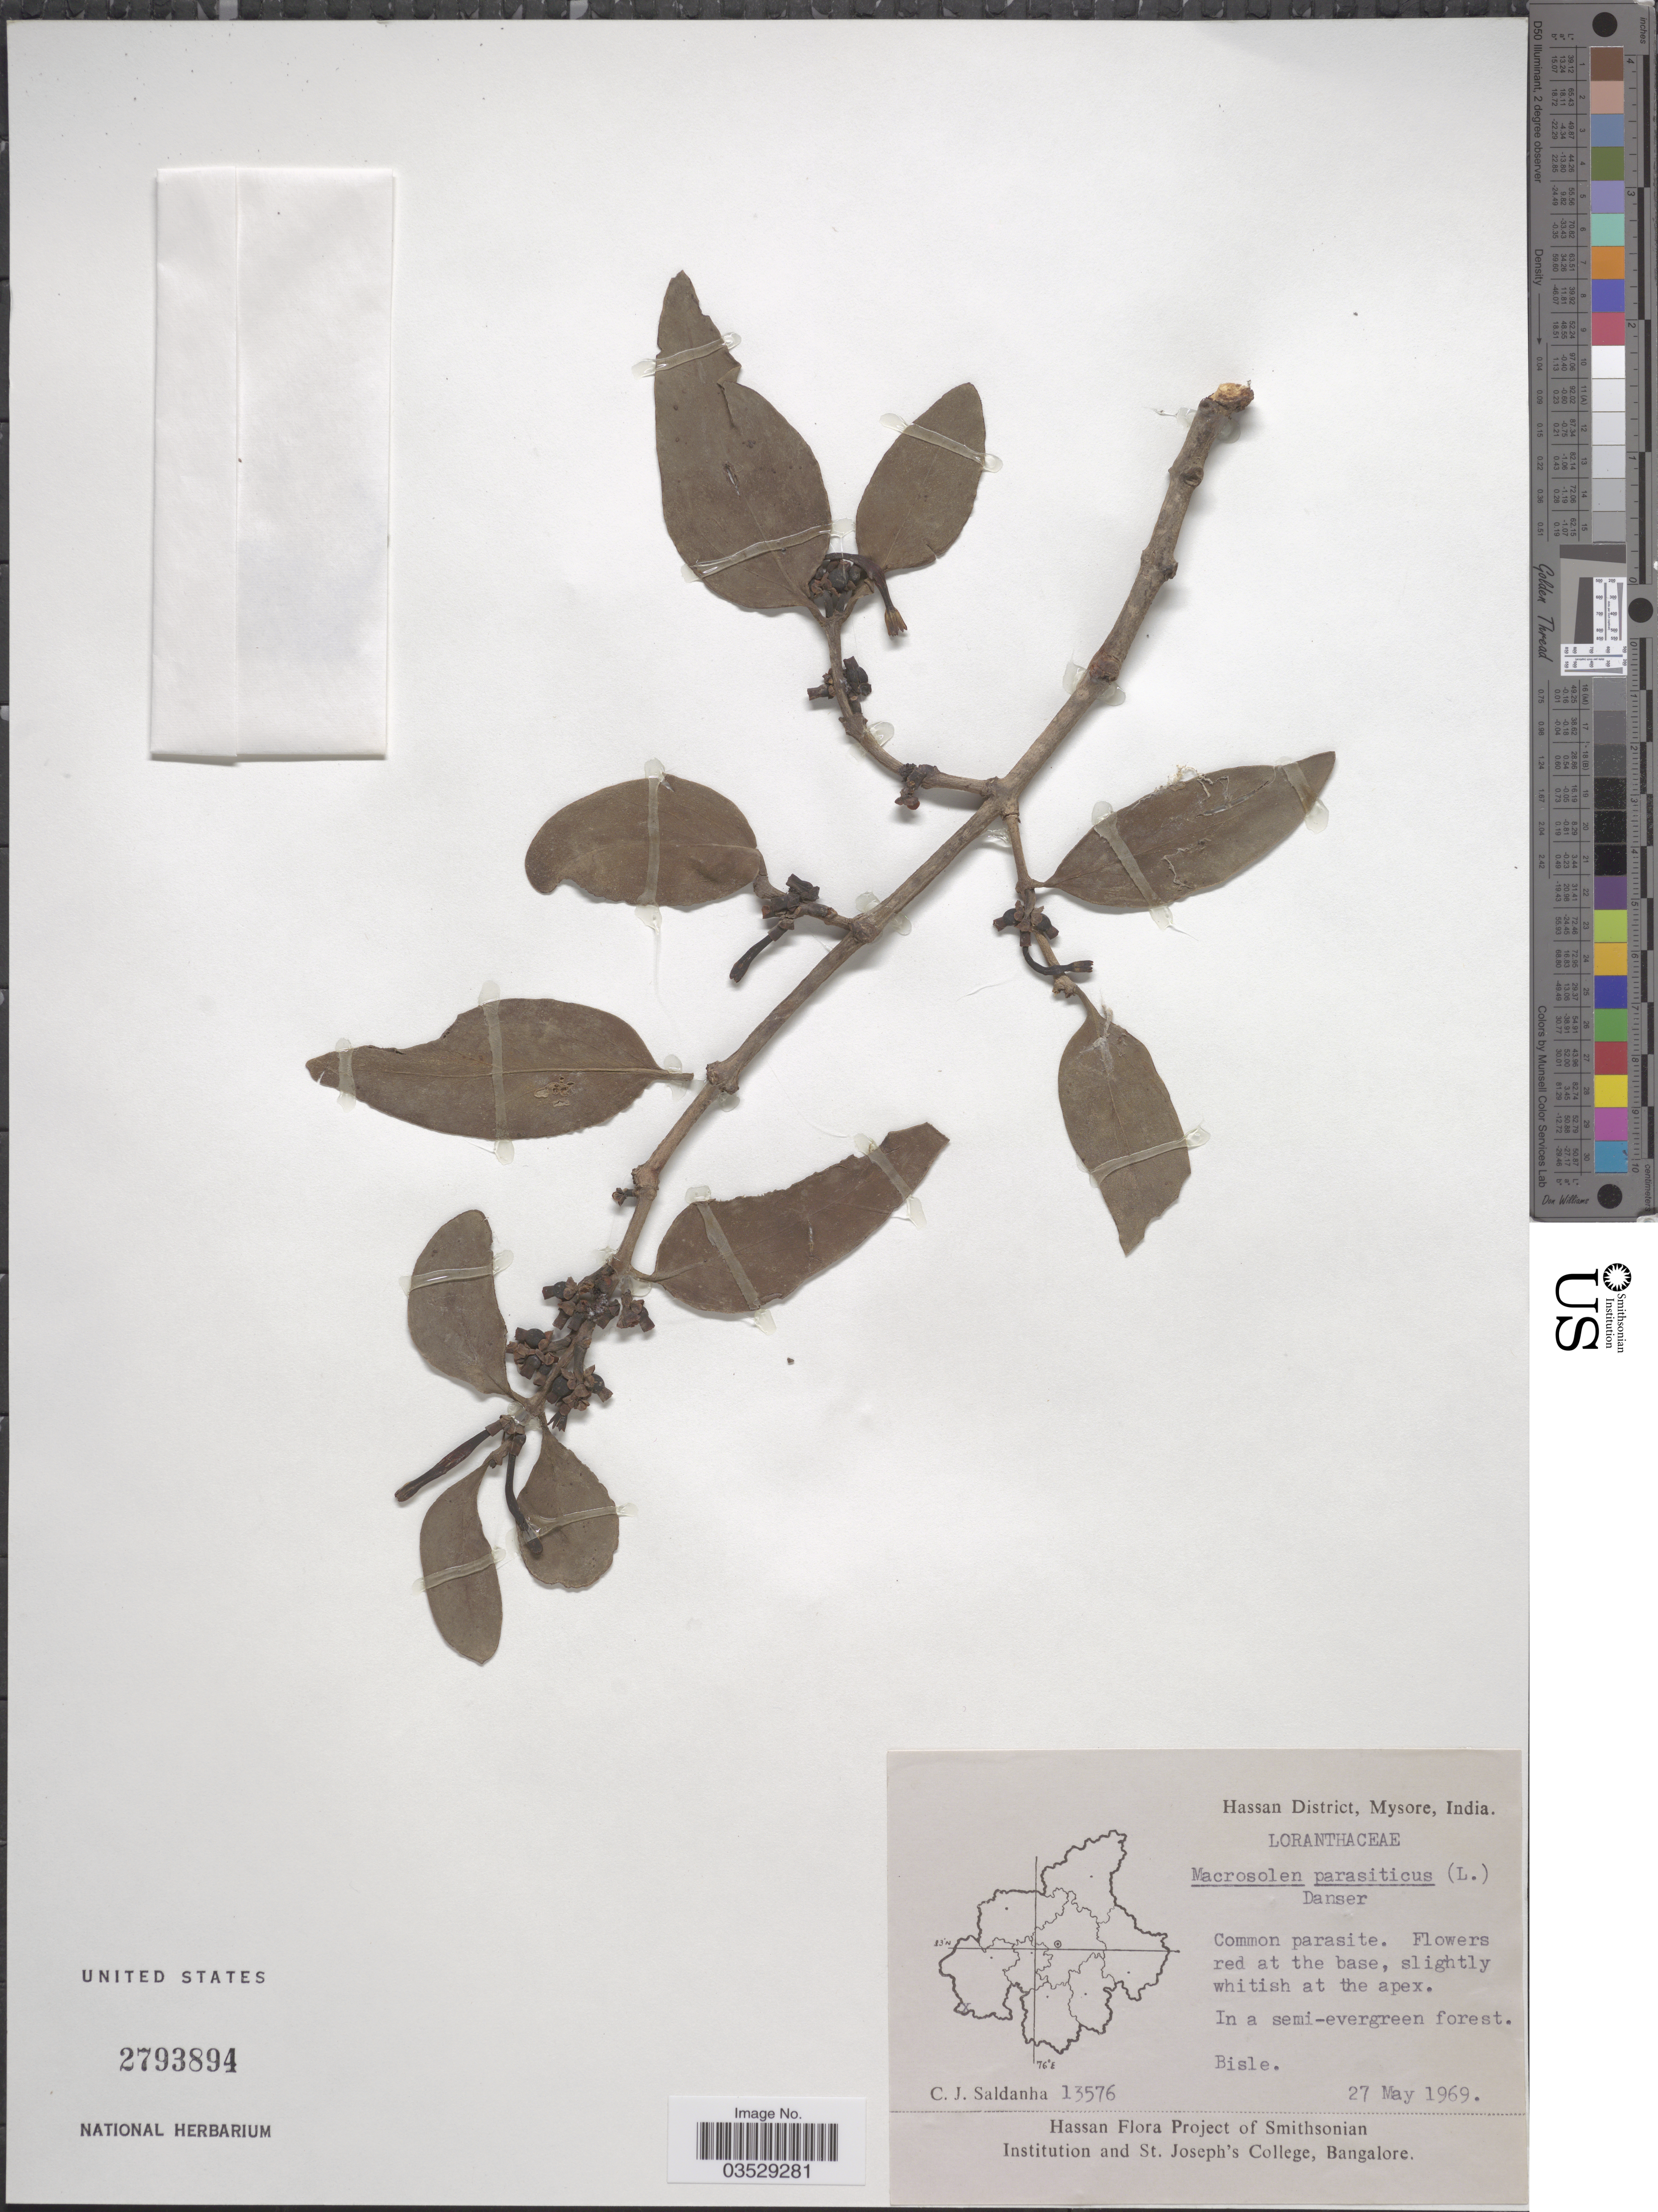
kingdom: Plantae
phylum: Tracheophyta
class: Magnoliopsida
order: Santalales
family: Loranthaceae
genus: Macrosolen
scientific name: Macrosolen parasiticus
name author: (L.) Danser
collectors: C. J. Saldanha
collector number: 13576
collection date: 1969-05-27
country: India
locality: Hassan District, Mysore. Bisle.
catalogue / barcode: US 2793894